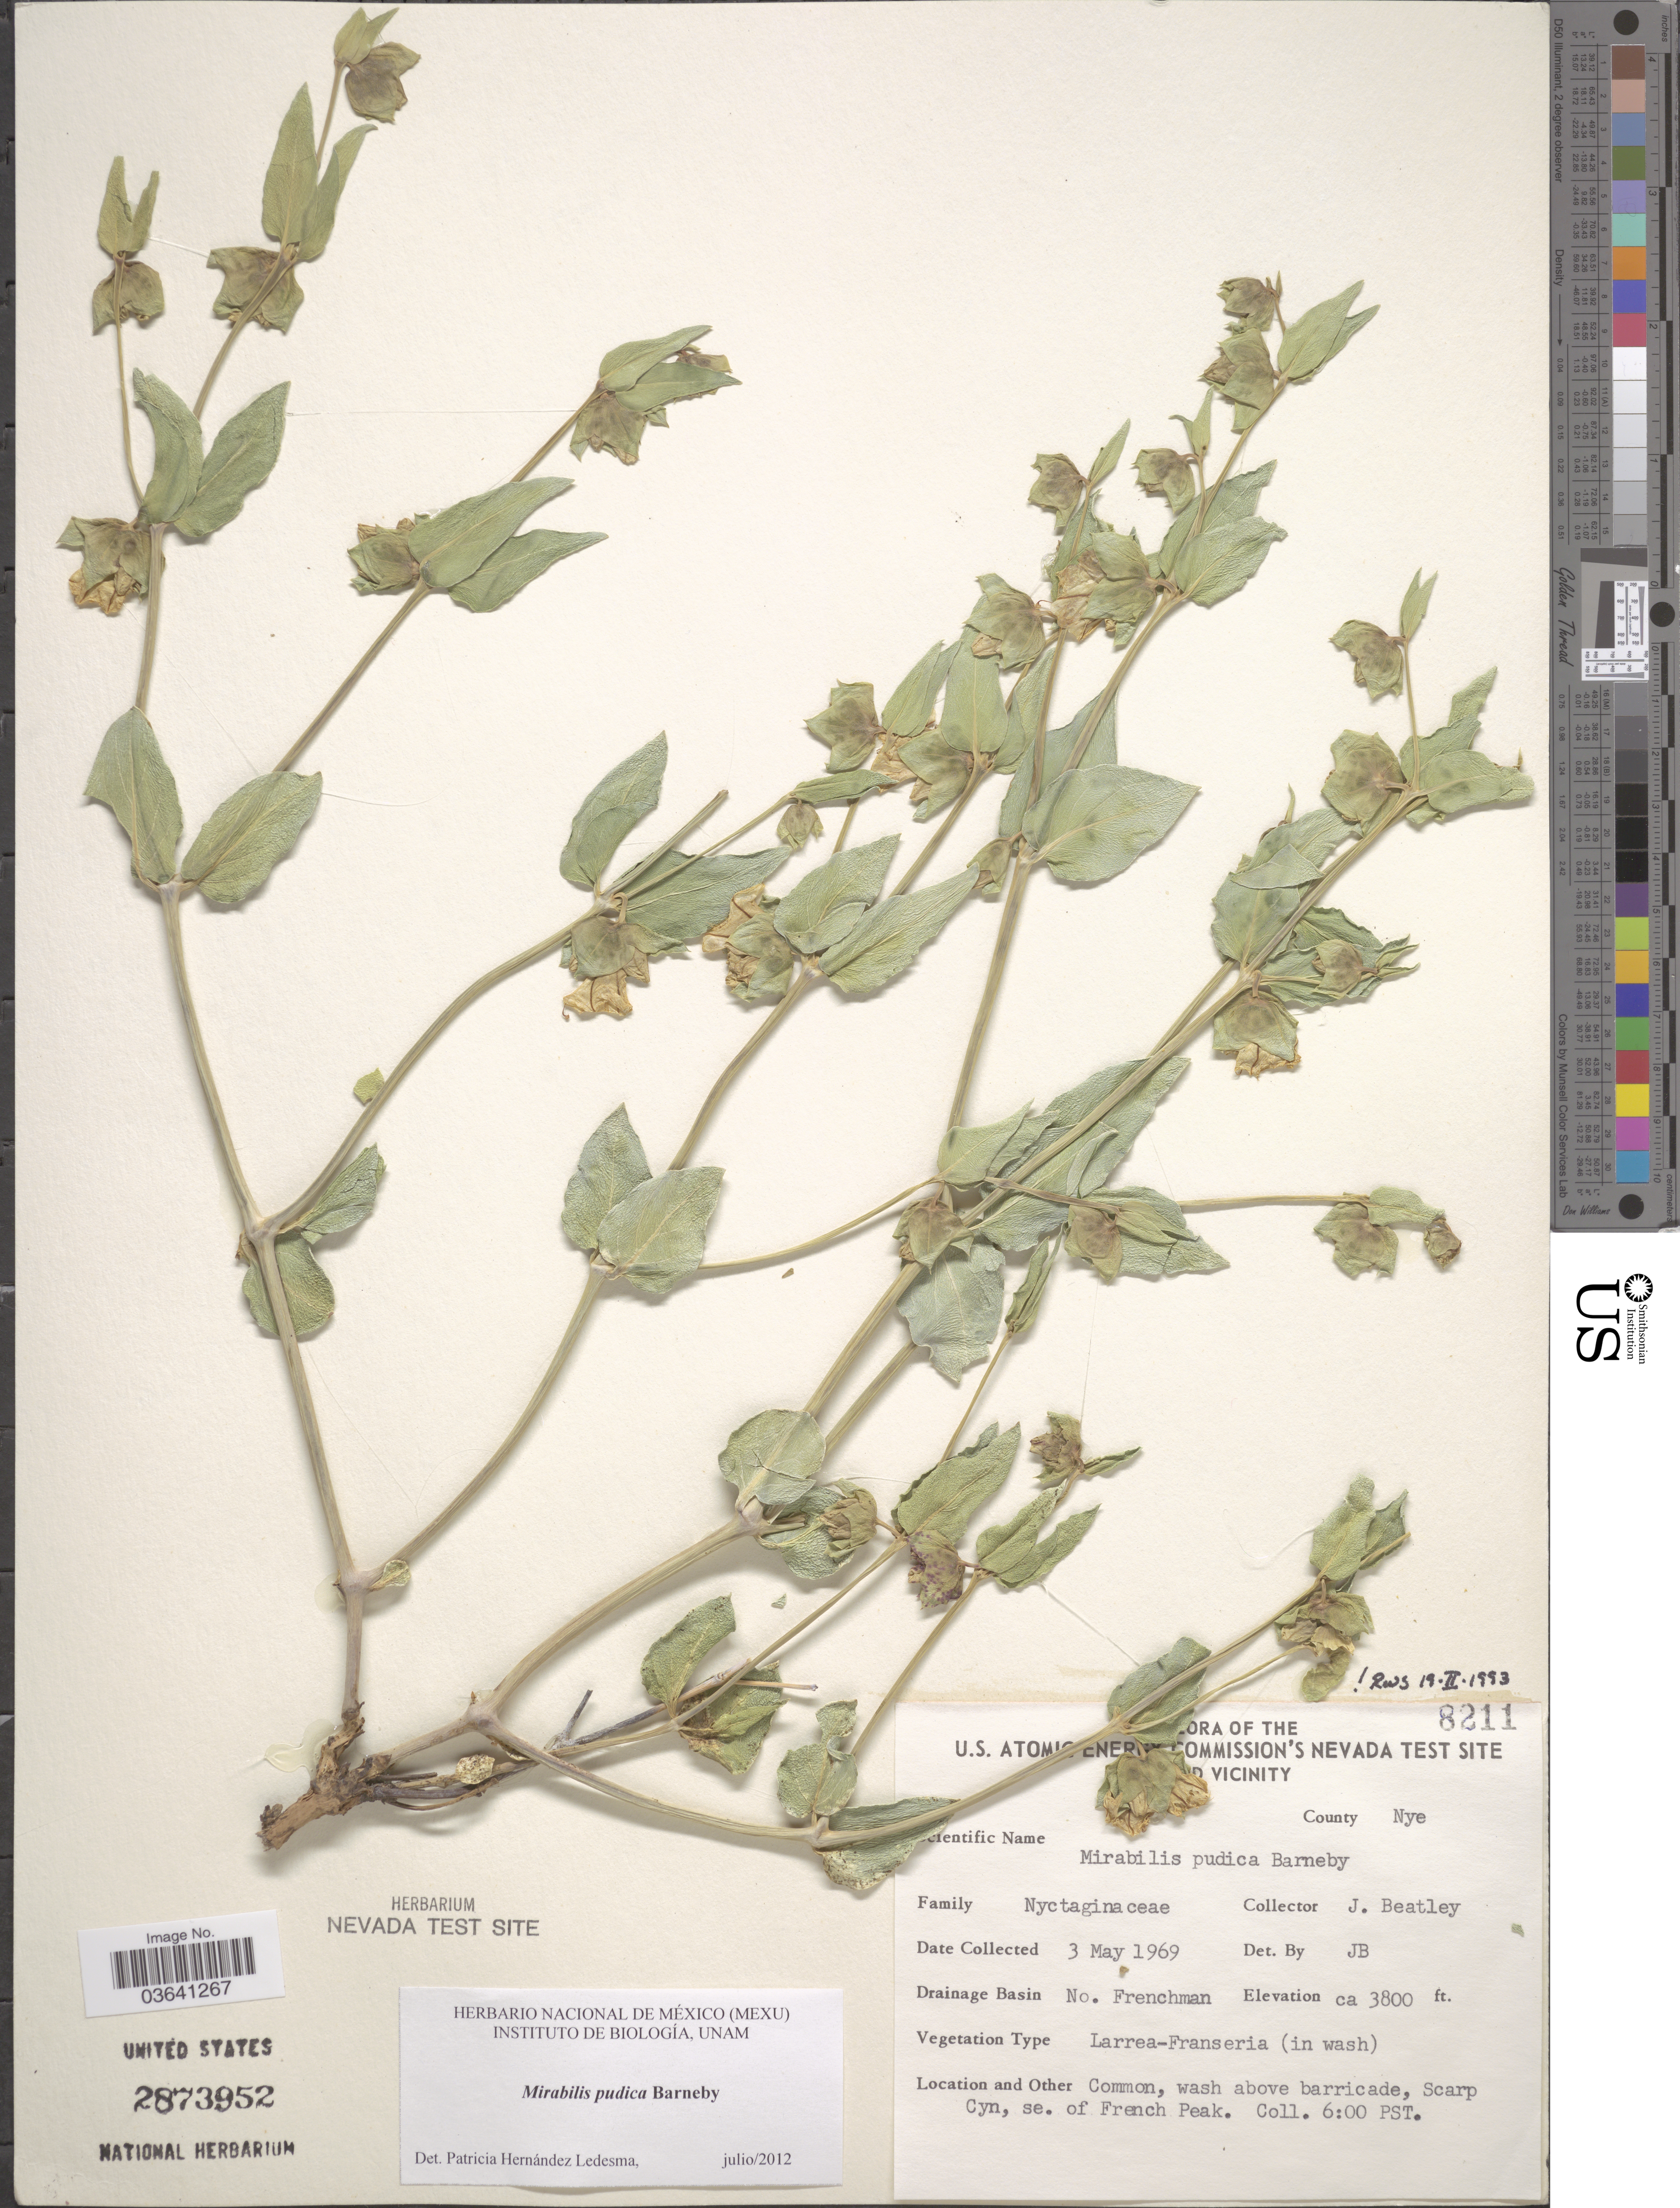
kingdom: Plantae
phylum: Tracheophyta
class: Magnoliopsida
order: Caryophyllales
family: Nyctaginaceae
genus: Mirabilis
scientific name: Mirabilis pudica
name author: Barneby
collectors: J. C. Beatley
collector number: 8211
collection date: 1969-05-03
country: United States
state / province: Nevada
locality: U.S. Atomic Energy Commission's Nevada Test Site and Vicinity. County Nye. Drainage Basin No. Frenchman. Scarp Cyn, se. of French Peak.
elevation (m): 1158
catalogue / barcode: US 2873952